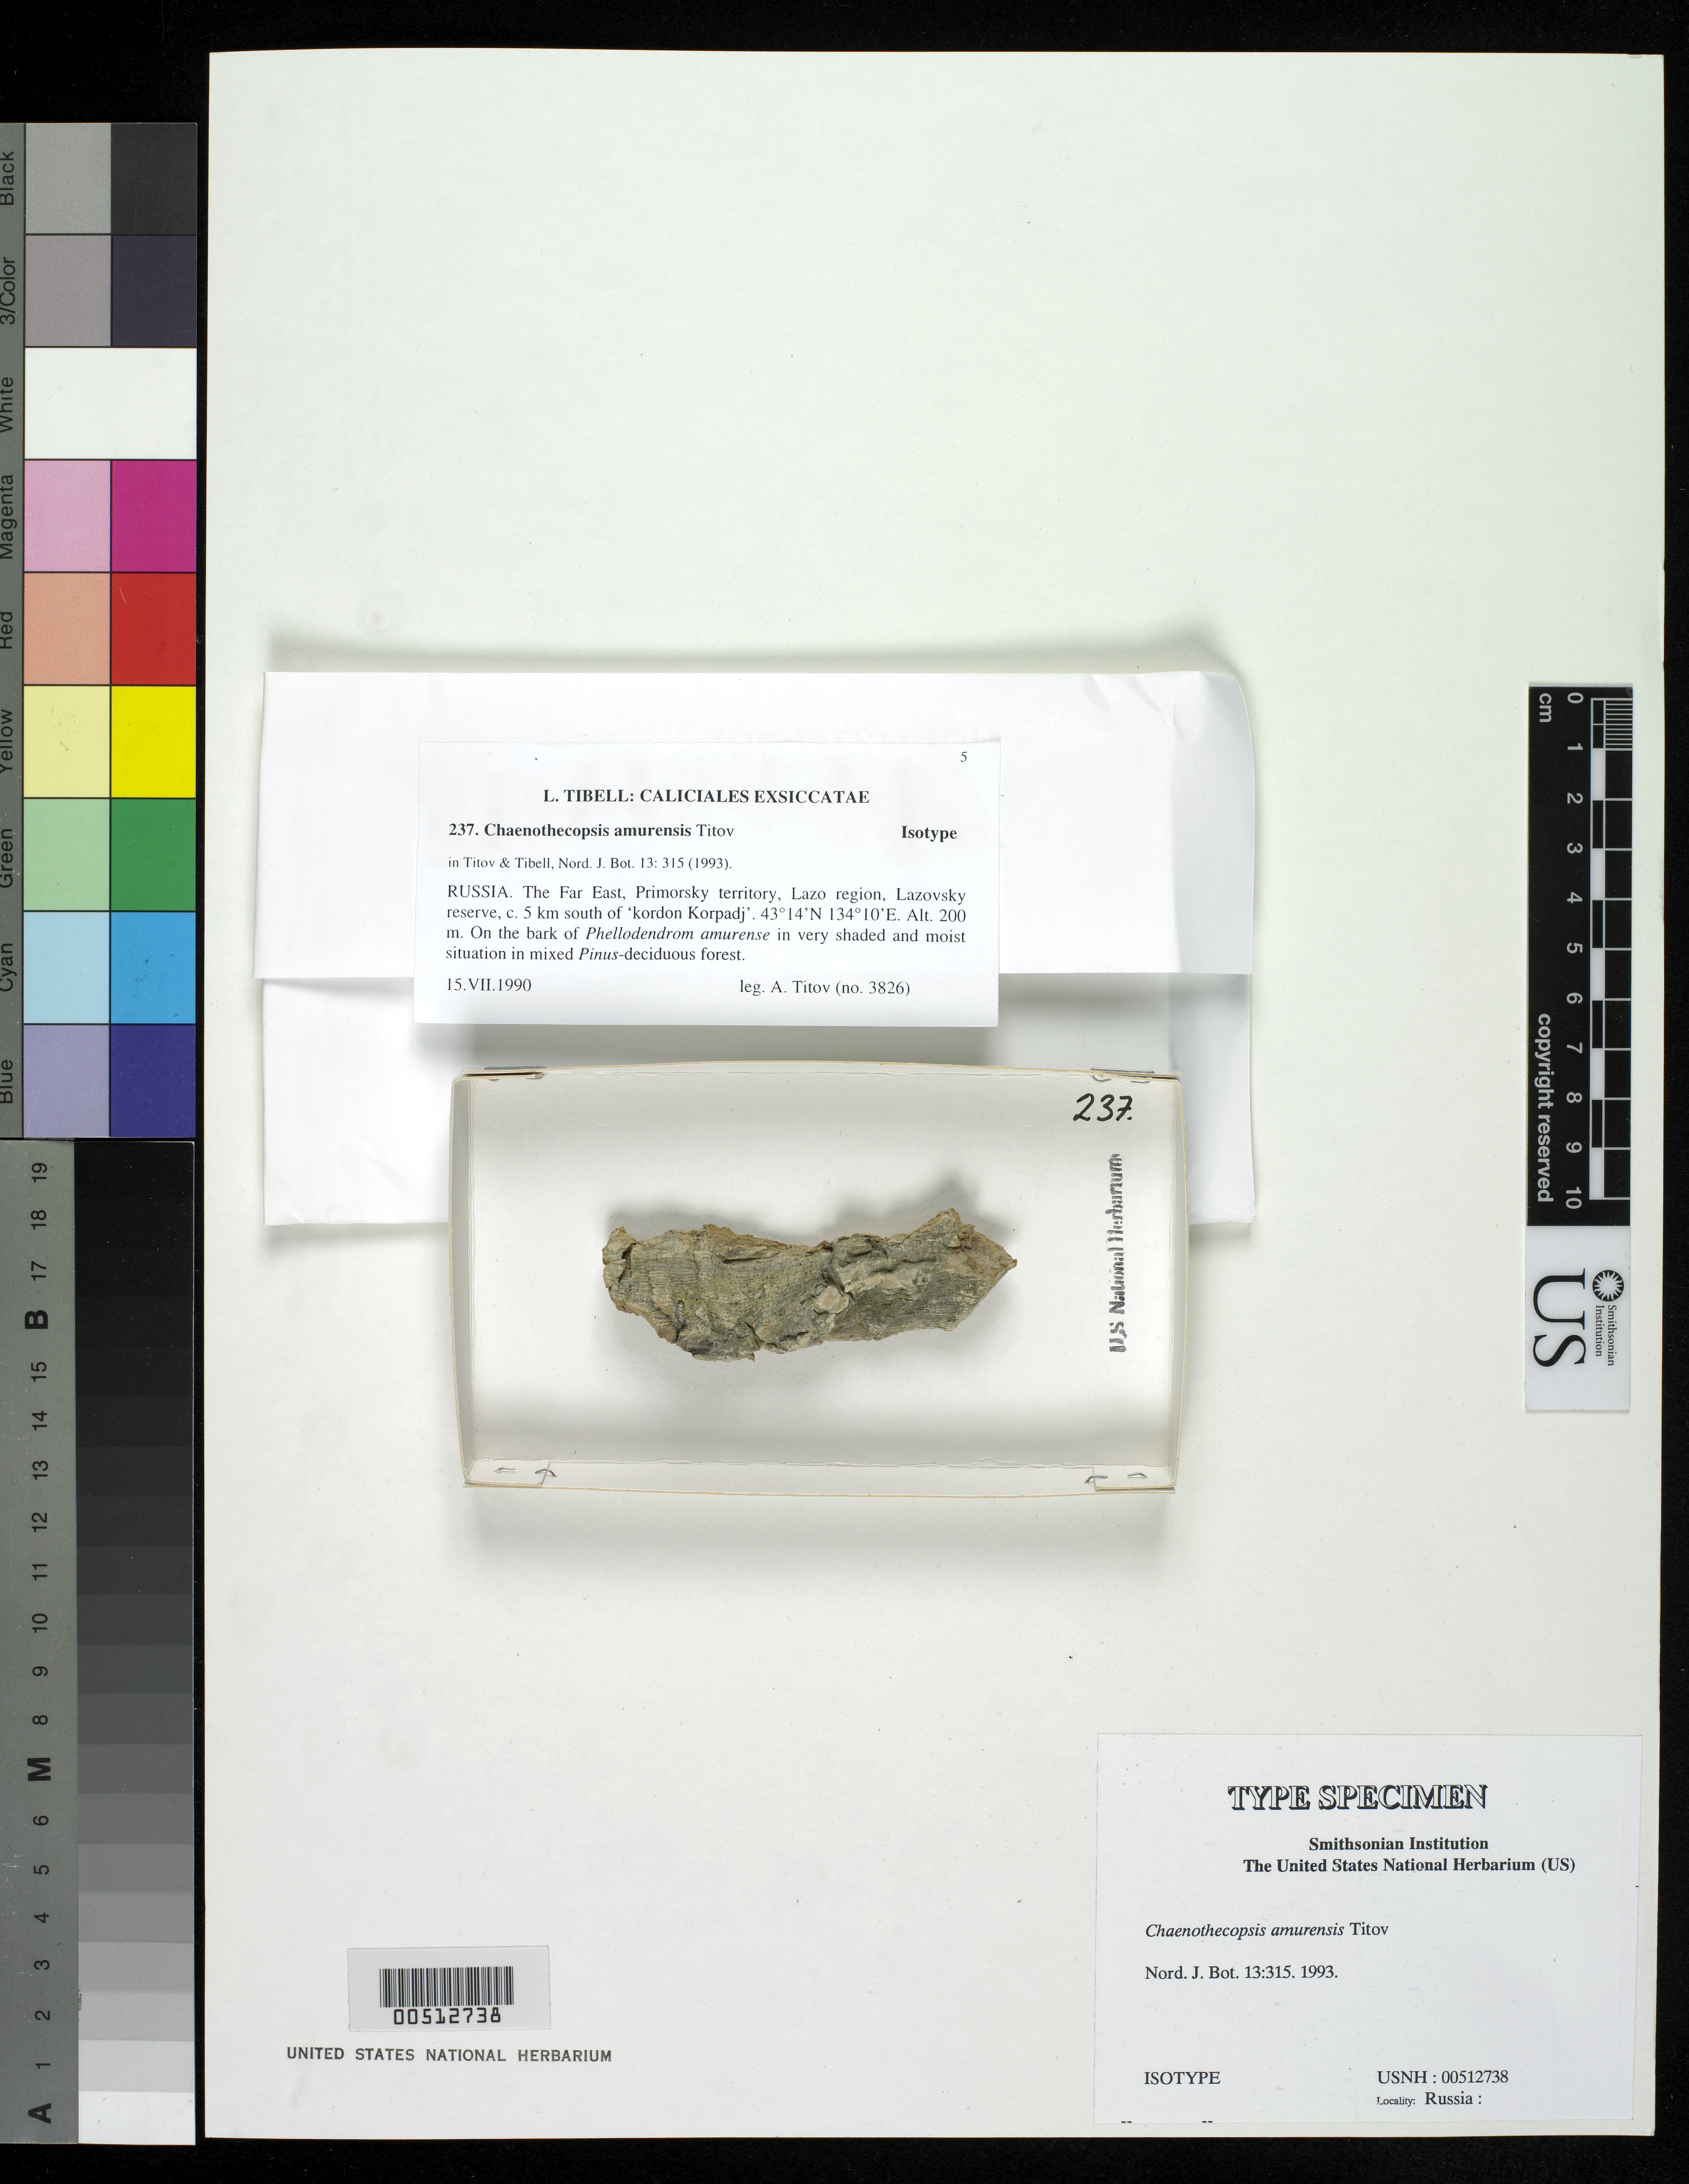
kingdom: Fungi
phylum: Ascomycota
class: Eurotiomycetes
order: Mycocaliciales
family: Mycocaliciaceae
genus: Chaenothecopsis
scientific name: Chaenothecopsis amurensis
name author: Titov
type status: Isotype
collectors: A. Totov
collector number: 3826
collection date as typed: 15 Jul 1990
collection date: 1990-07-15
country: Russian Federation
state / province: Primorsky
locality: Primorsky Territory, Lazo Region Reserve, ca. 5 km S of Kordon Korpadj.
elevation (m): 200